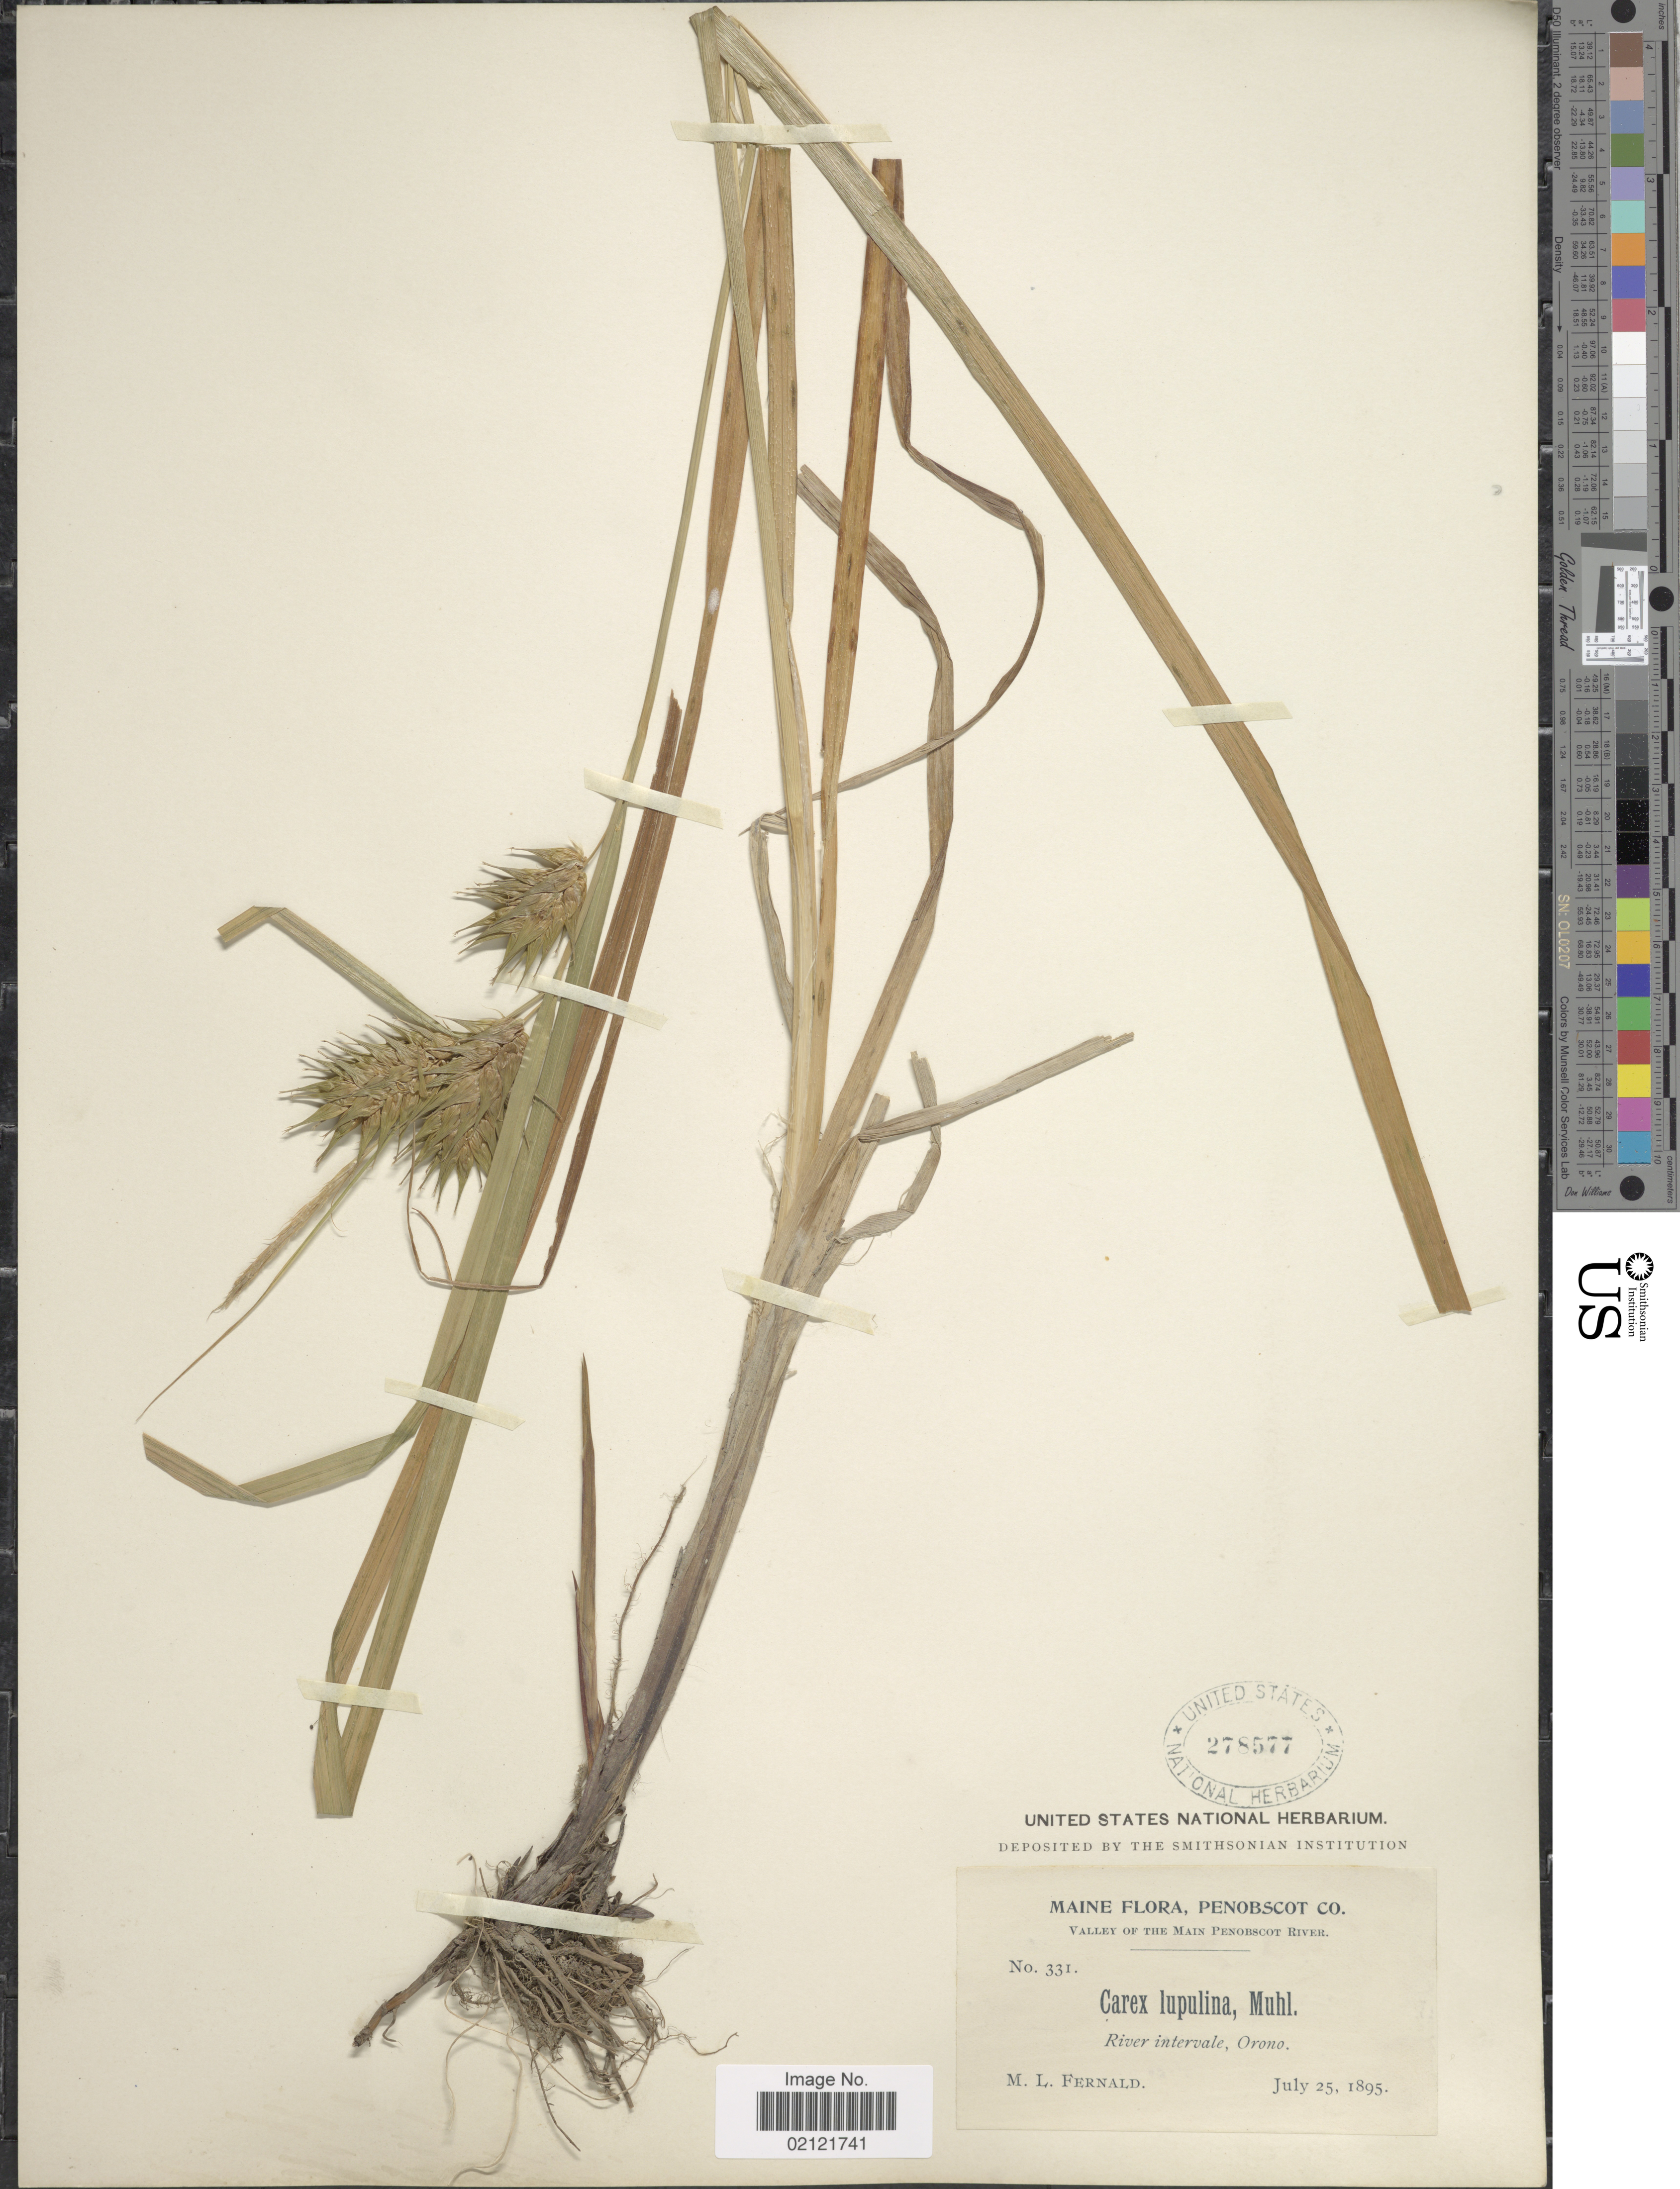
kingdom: Plantae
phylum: Tracheophyta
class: Liliopsida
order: Poales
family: Cyperaceae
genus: Carex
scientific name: Carex lupulina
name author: Muhl. ex Willd.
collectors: M. L. Fernald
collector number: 331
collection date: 1895-07-25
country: United States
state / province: Maine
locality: Penobscot Co., Valley of the Main Penobscot River, River intervale, Orono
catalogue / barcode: US 278577